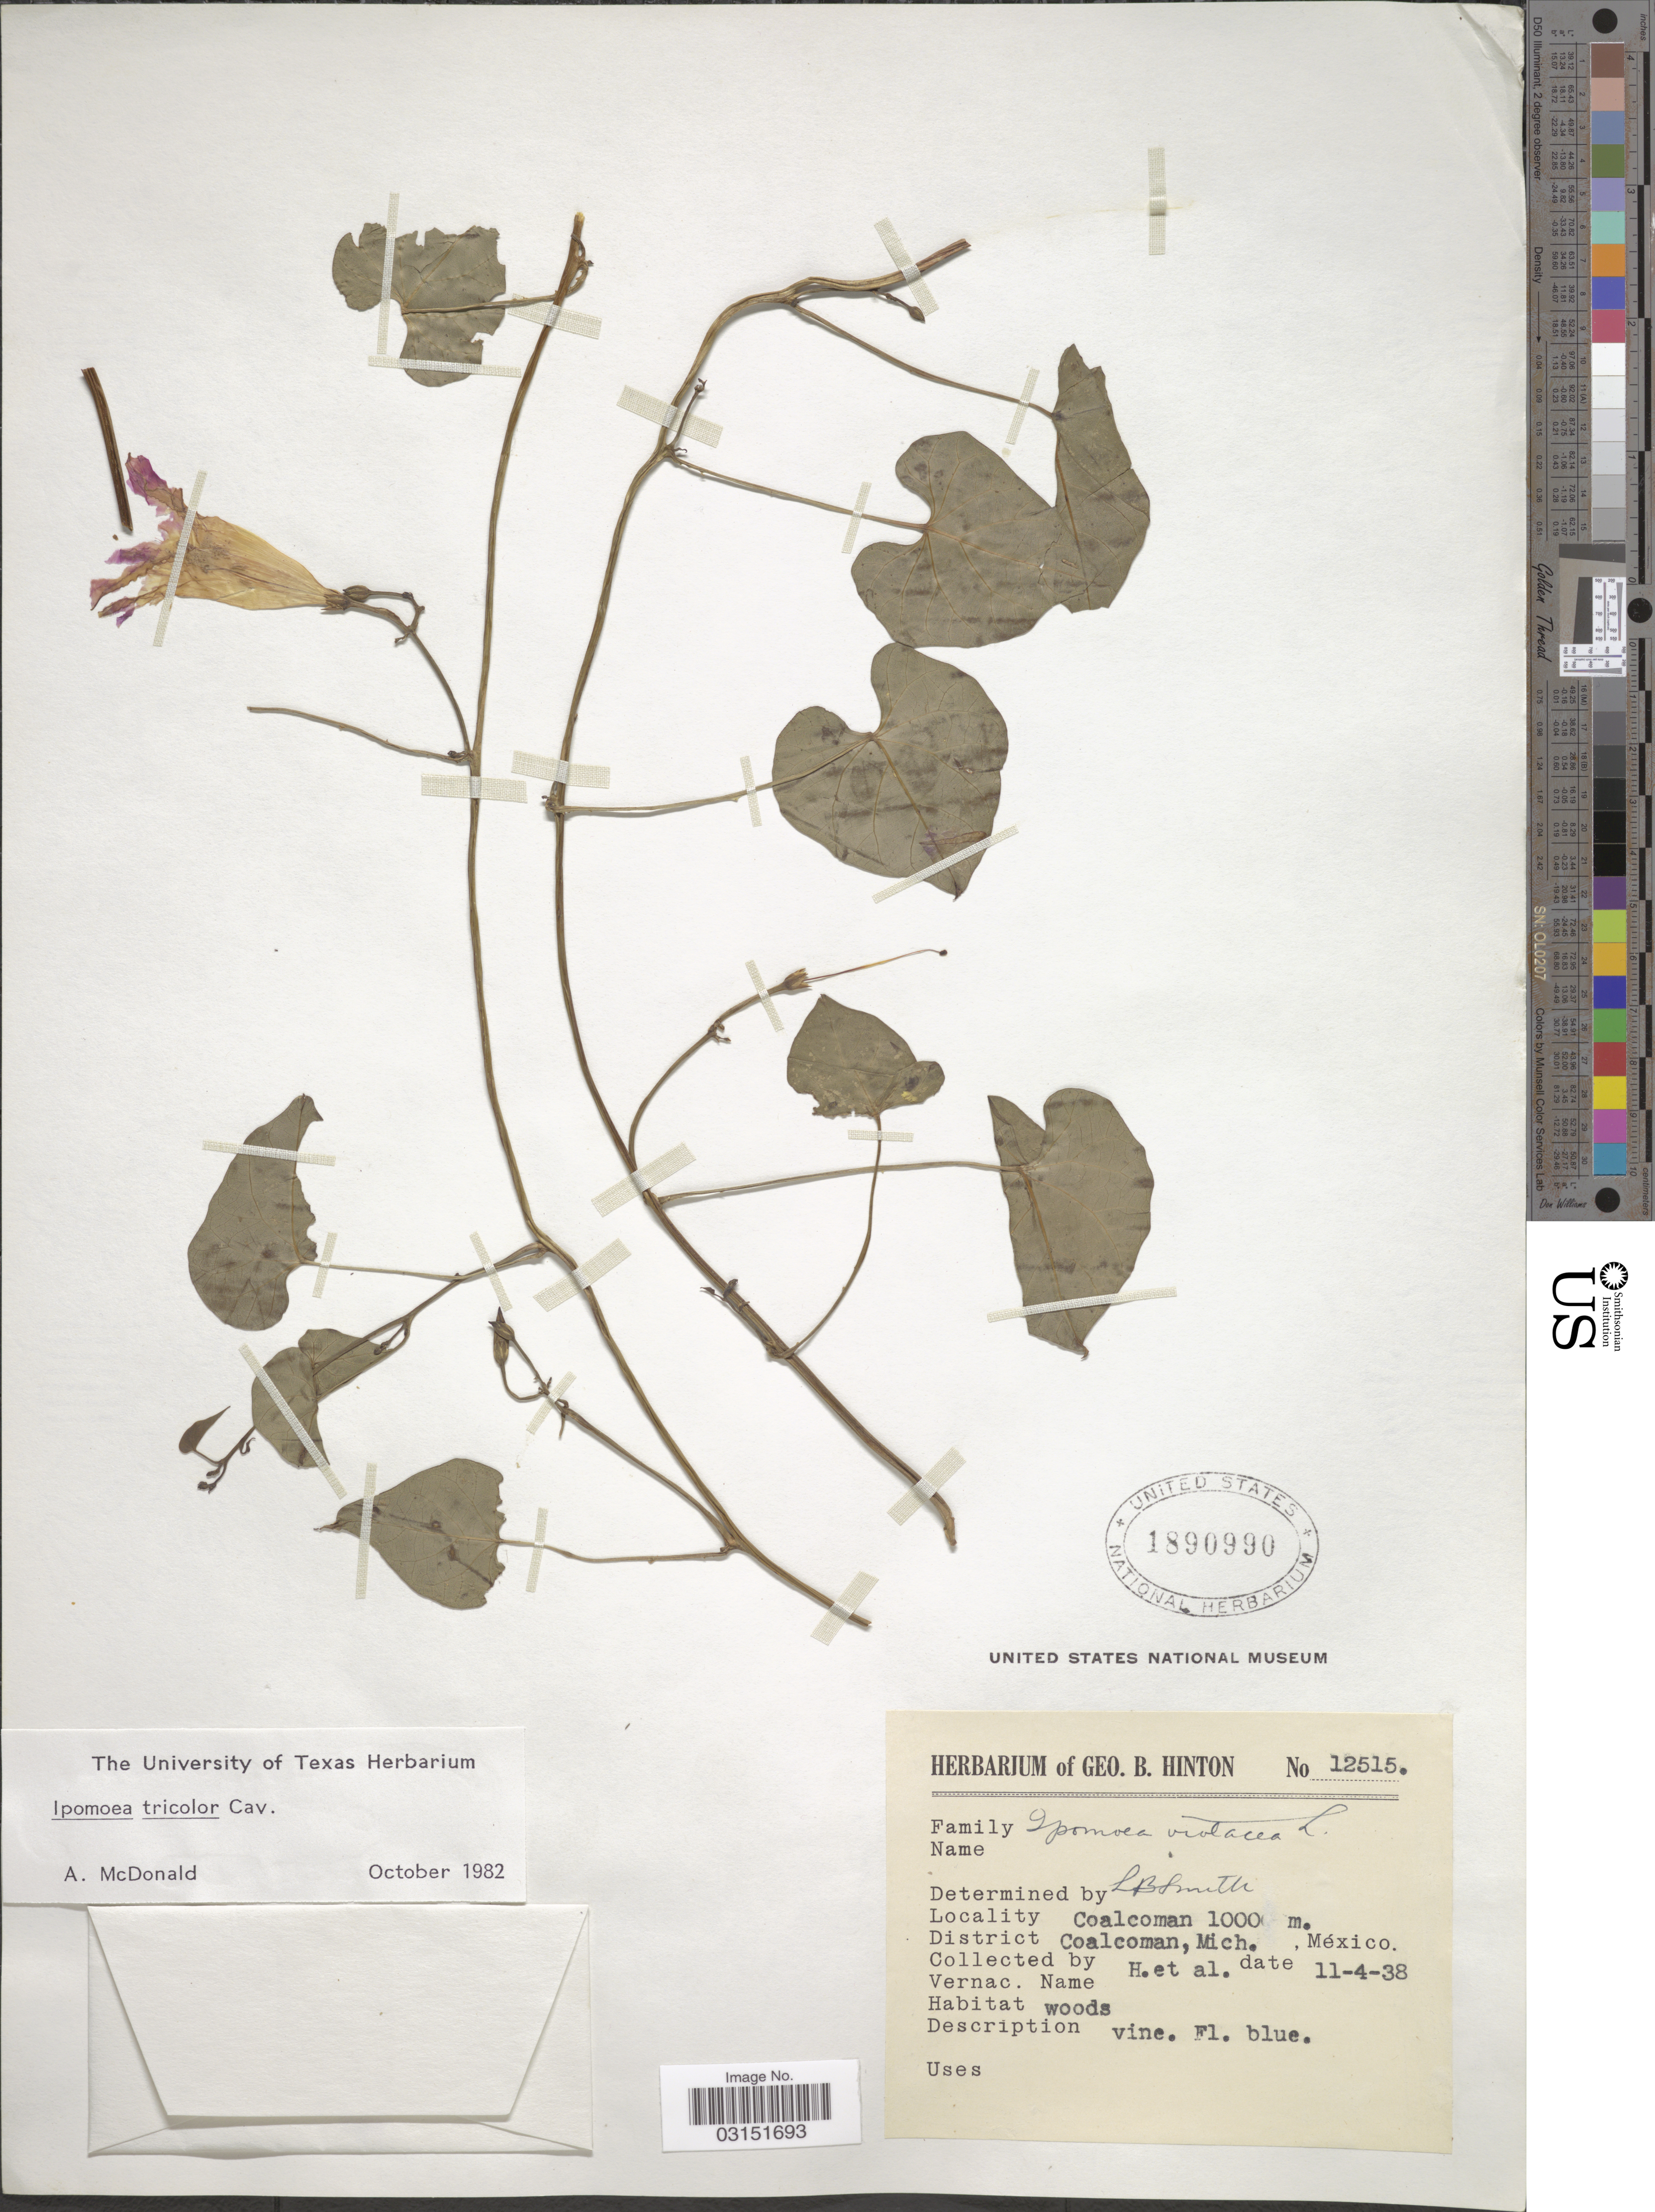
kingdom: Plantae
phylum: Tracheophyta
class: Magnoliopsida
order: Solanales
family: Convolvulaceae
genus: Ipomoea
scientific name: Ipomoea tricolor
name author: Cav.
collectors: G. B. Hinton & et al.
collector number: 12515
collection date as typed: Transcribed d/m/y: 11/4/38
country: Mexico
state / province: Michoacán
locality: Coalcoman. District Coalcoman.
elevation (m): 1000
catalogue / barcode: US 1890990